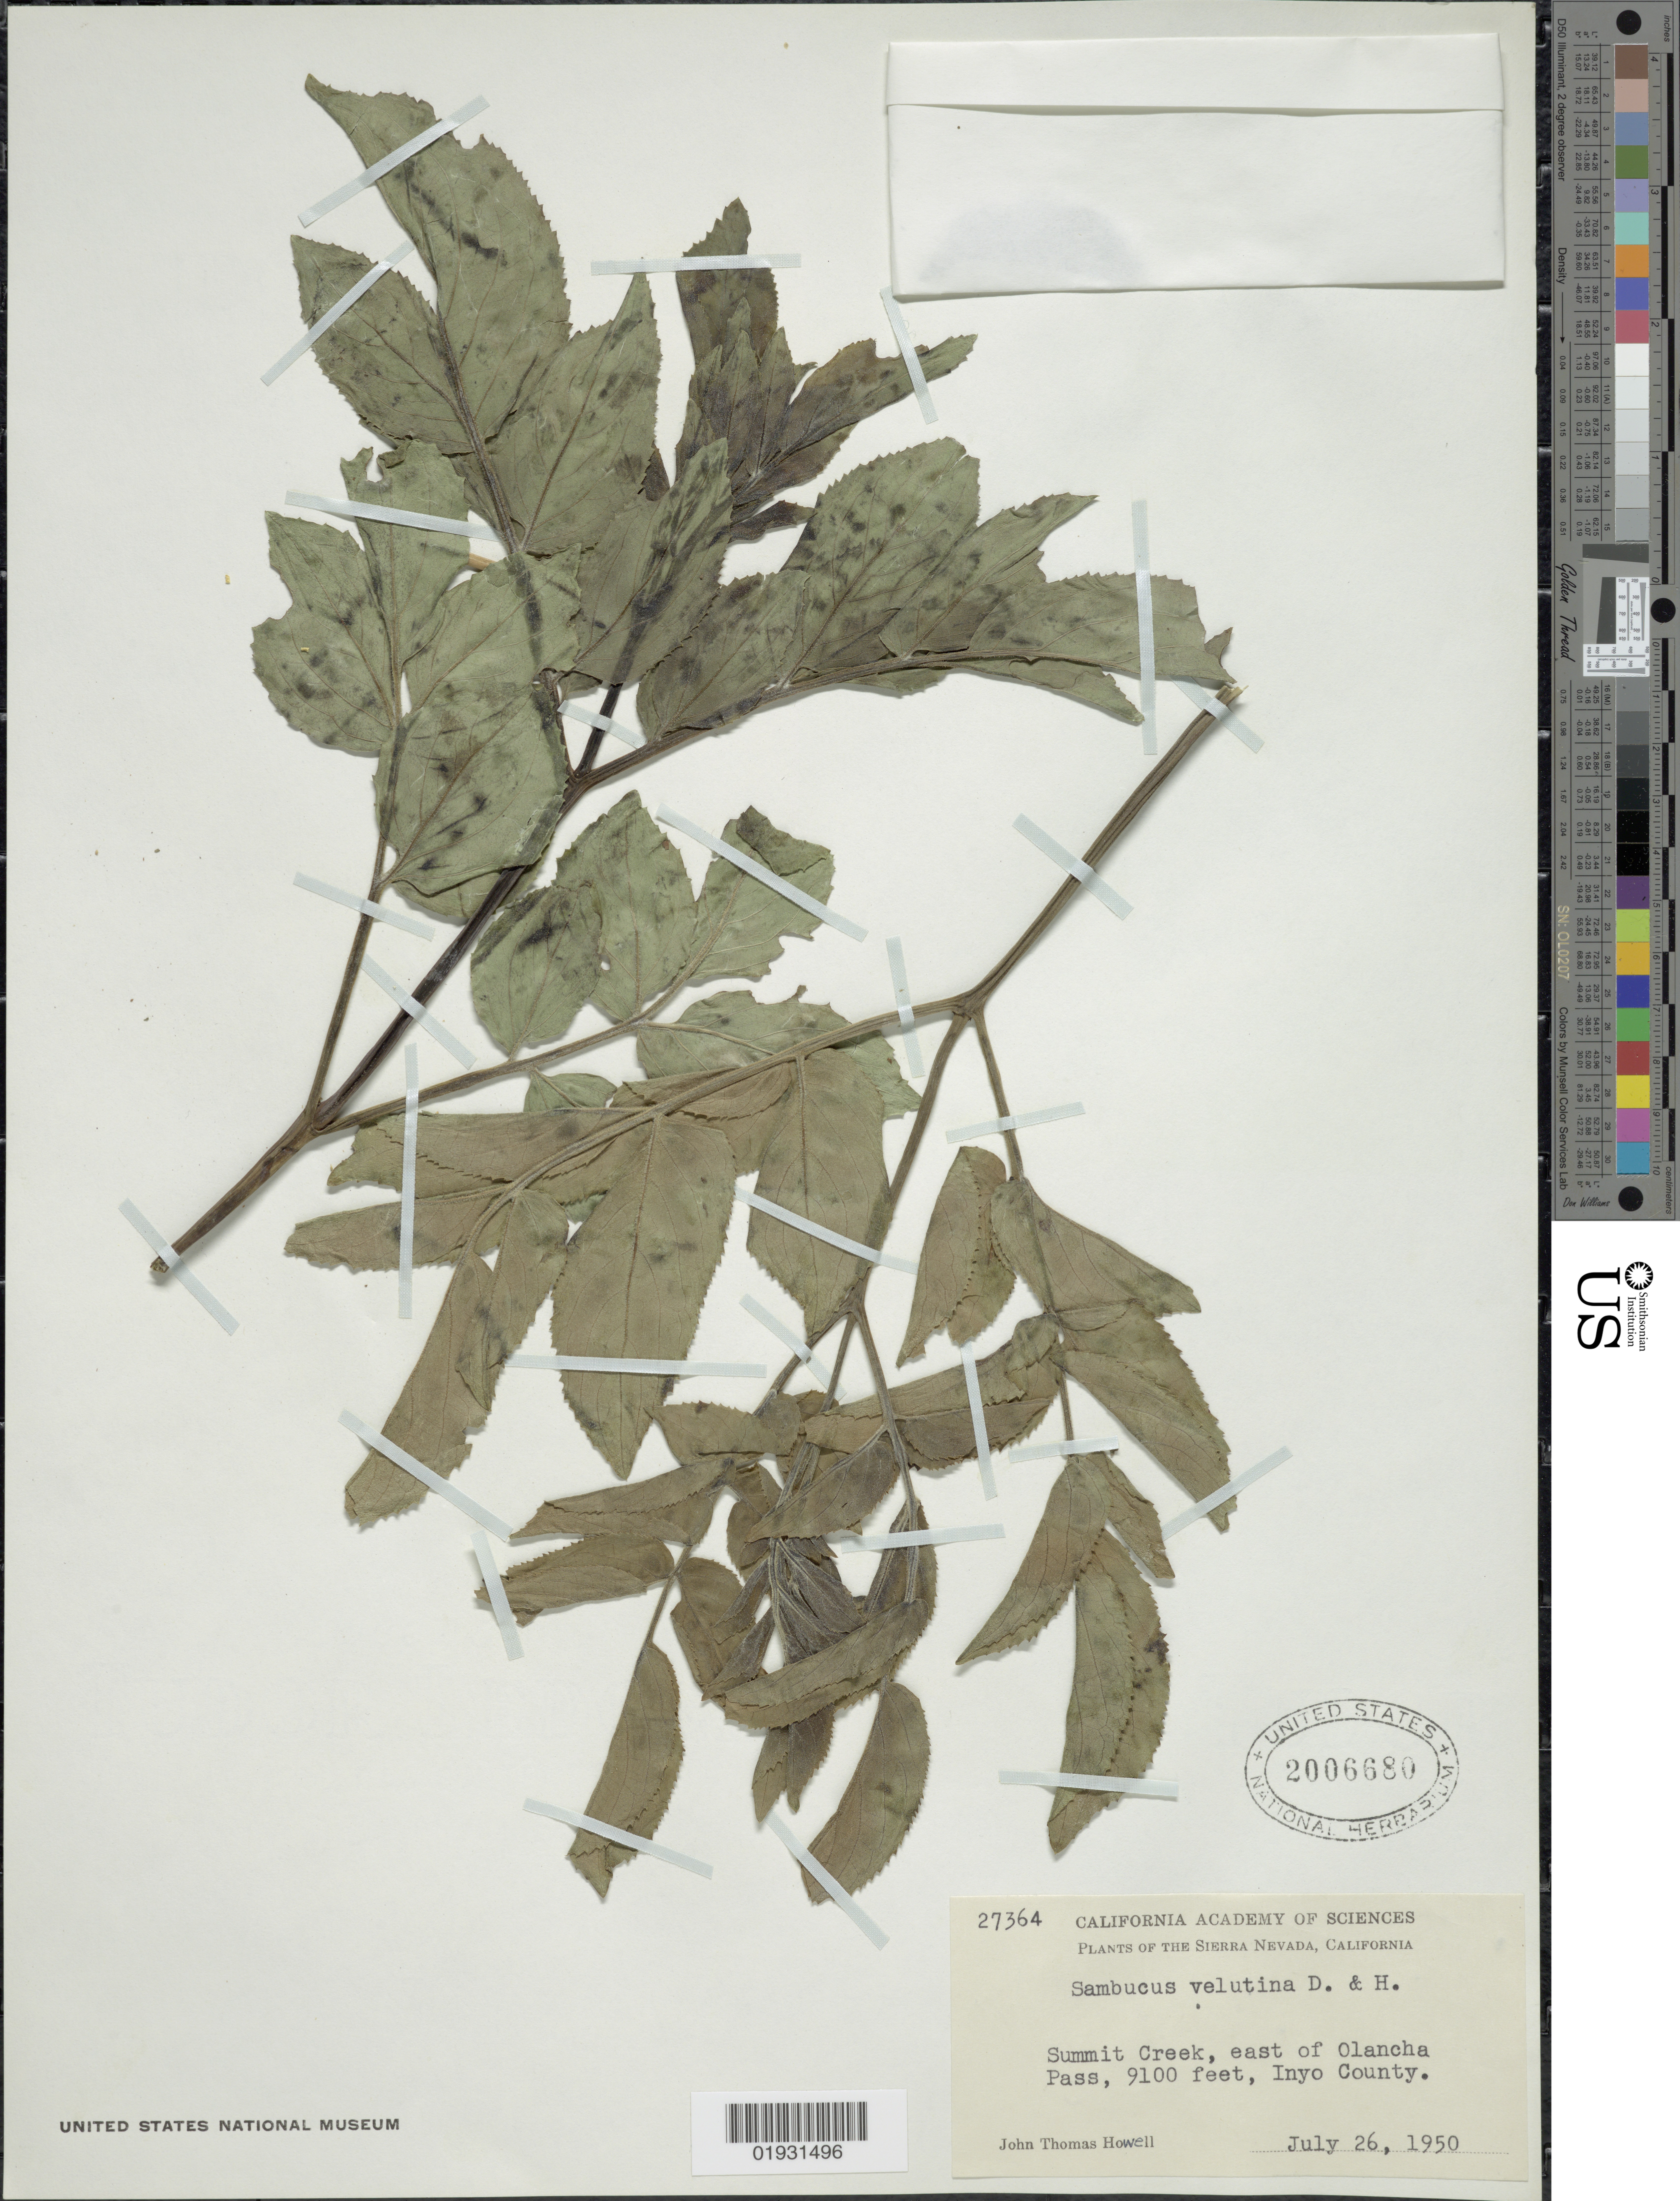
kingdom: Plantae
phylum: Tracheophyta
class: Magnoliopsida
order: Dipsacales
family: Viburnaceae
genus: Sambucus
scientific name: Sambucus velutina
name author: Durand & Hilg.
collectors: J. T. Howell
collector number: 27364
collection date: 1950-07-26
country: United States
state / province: California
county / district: Inyo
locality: Sierra Nevada. Summit Creek, east of Olancha Pass. Inyo County.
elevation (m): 2774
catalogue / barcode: US 2006680